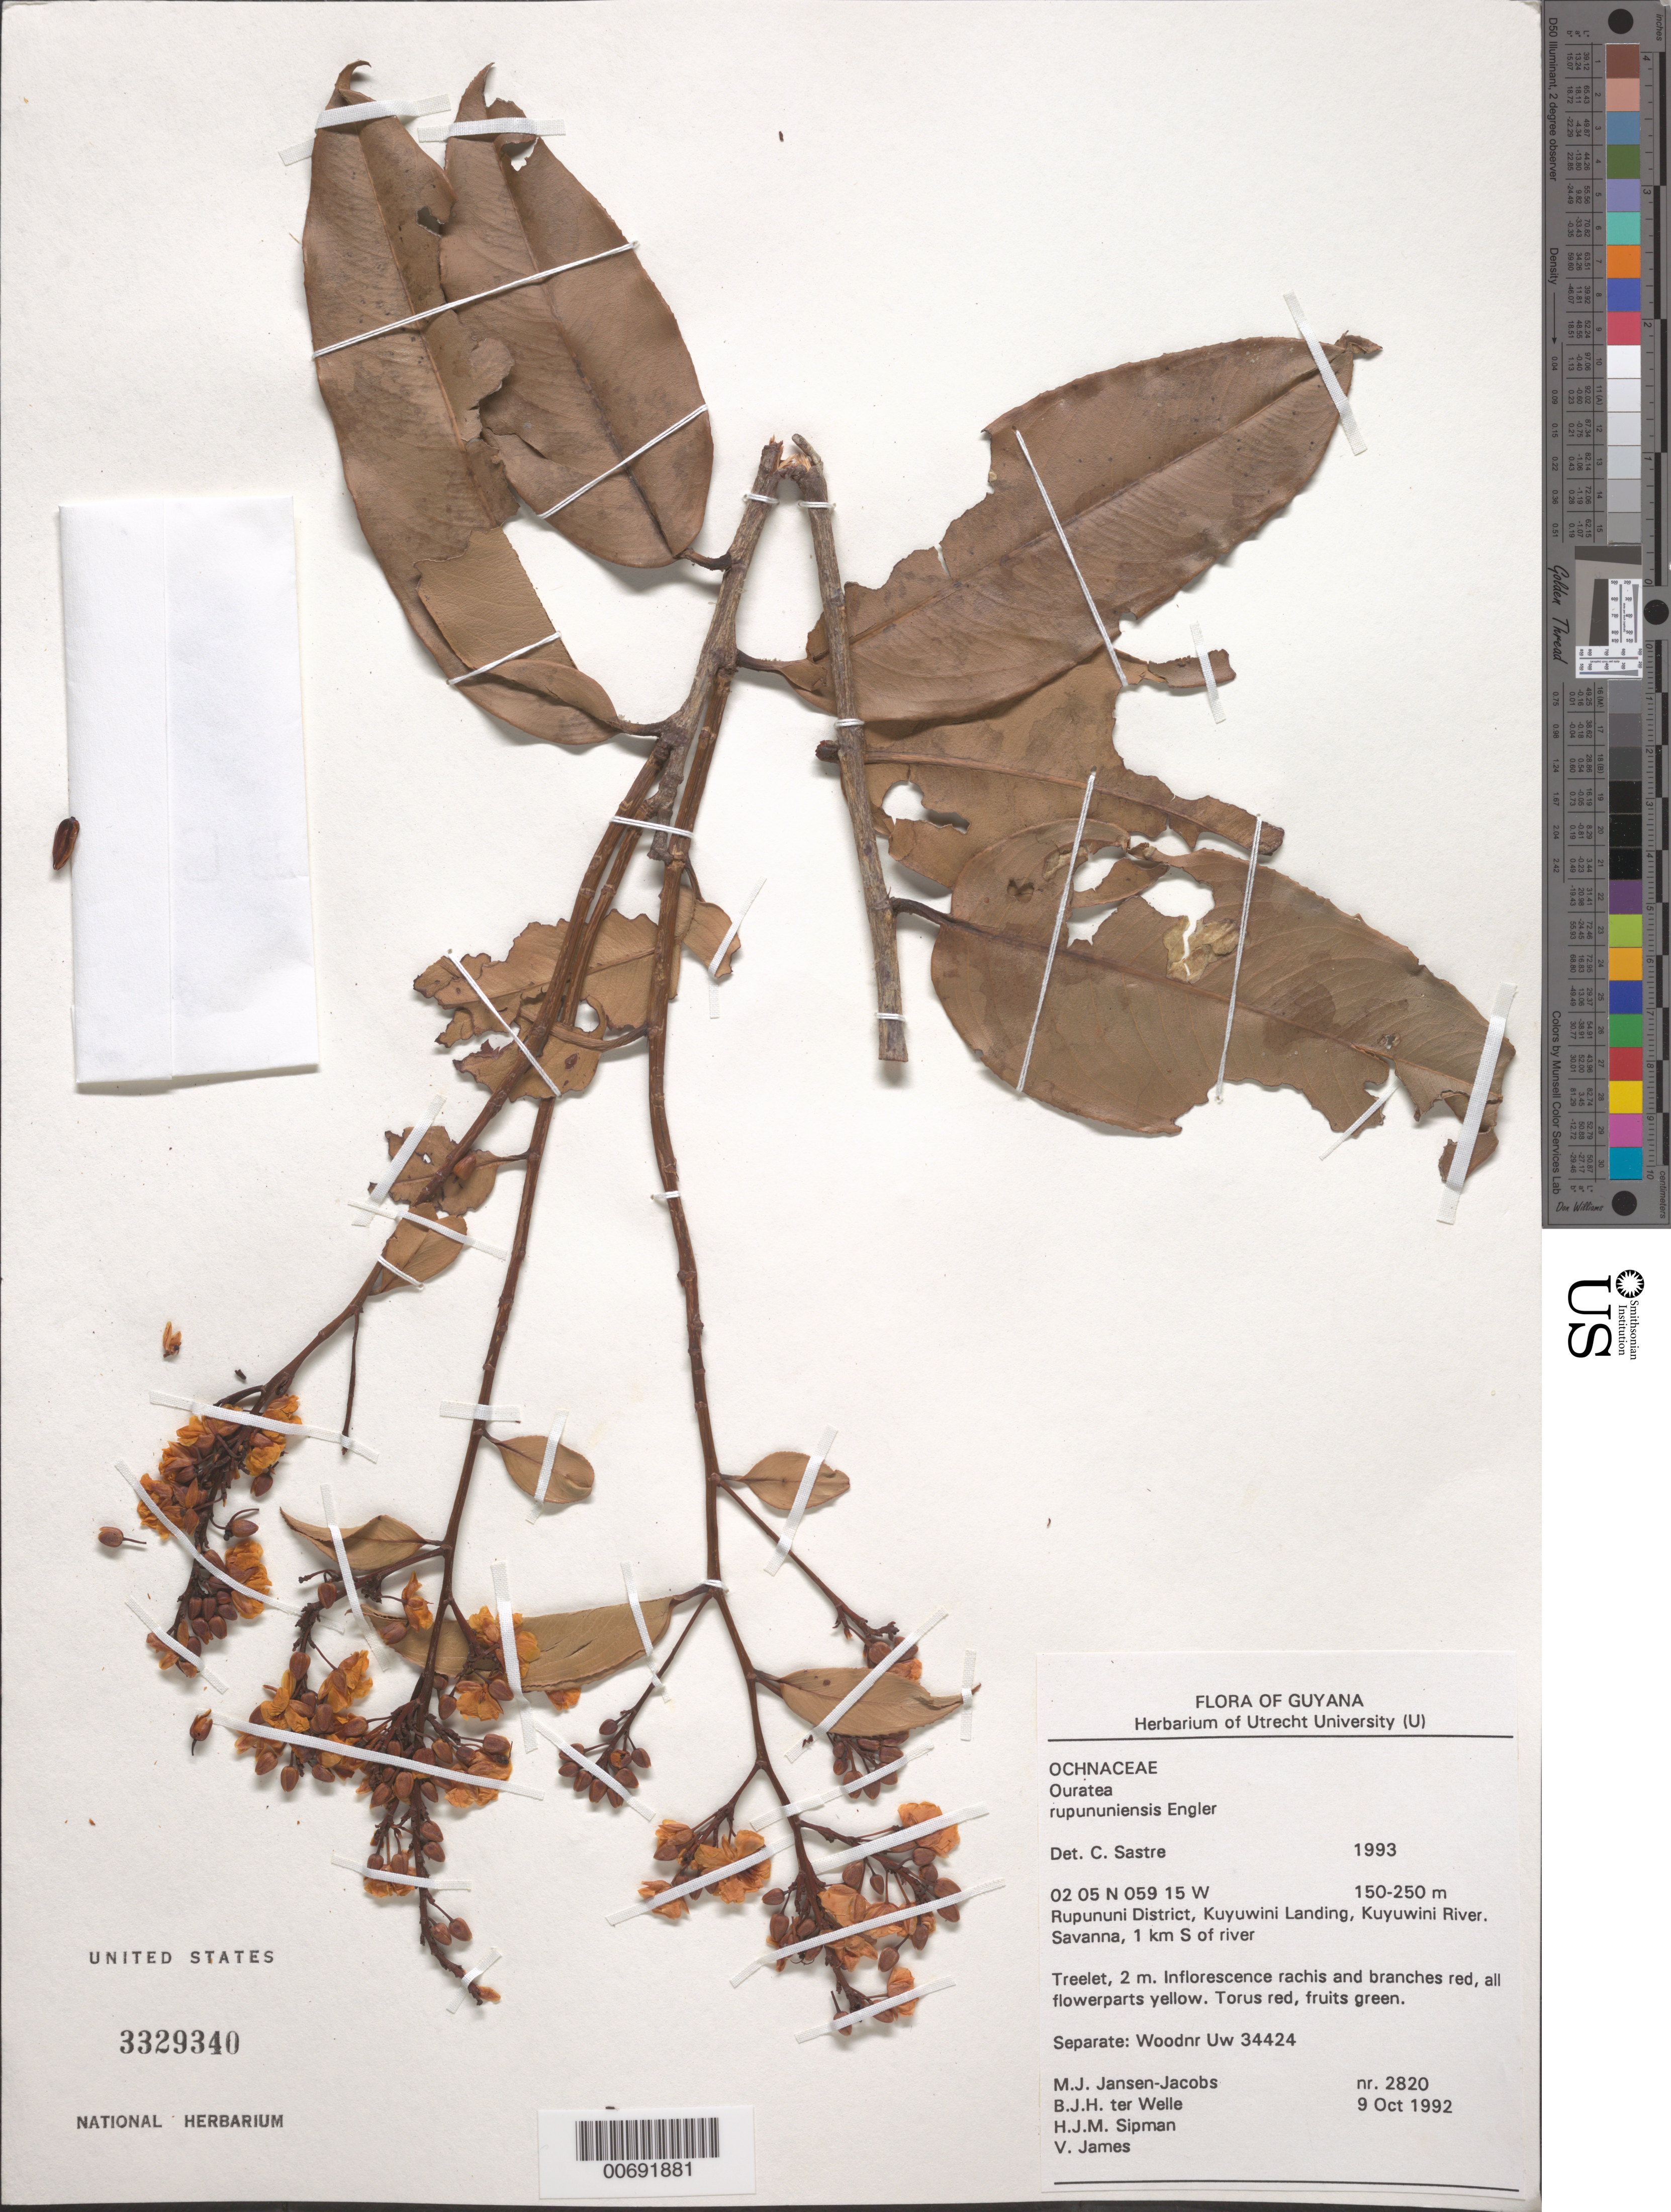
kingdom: Plantae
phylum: Tracheophyta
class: Magnoliopsida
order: Malpighiales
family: Ochnaceae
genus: Ouratea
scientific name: Ouratea rupununiensis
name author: Klotzsch ex Engl.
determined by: Sastre, C. H. L.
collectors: M. J. Jansen-Jacobs, B. Welle, H. J. M. Sipman & V. James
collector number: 2820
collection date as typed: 9-Oct-92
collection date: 1992-10-09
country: Guyana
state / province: U. Takutu-U. Essequibo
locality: Kuyuwini Landing, Kuyuwini River, Rupununi District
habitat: Savanna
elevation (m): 150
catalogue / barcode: US 3329340